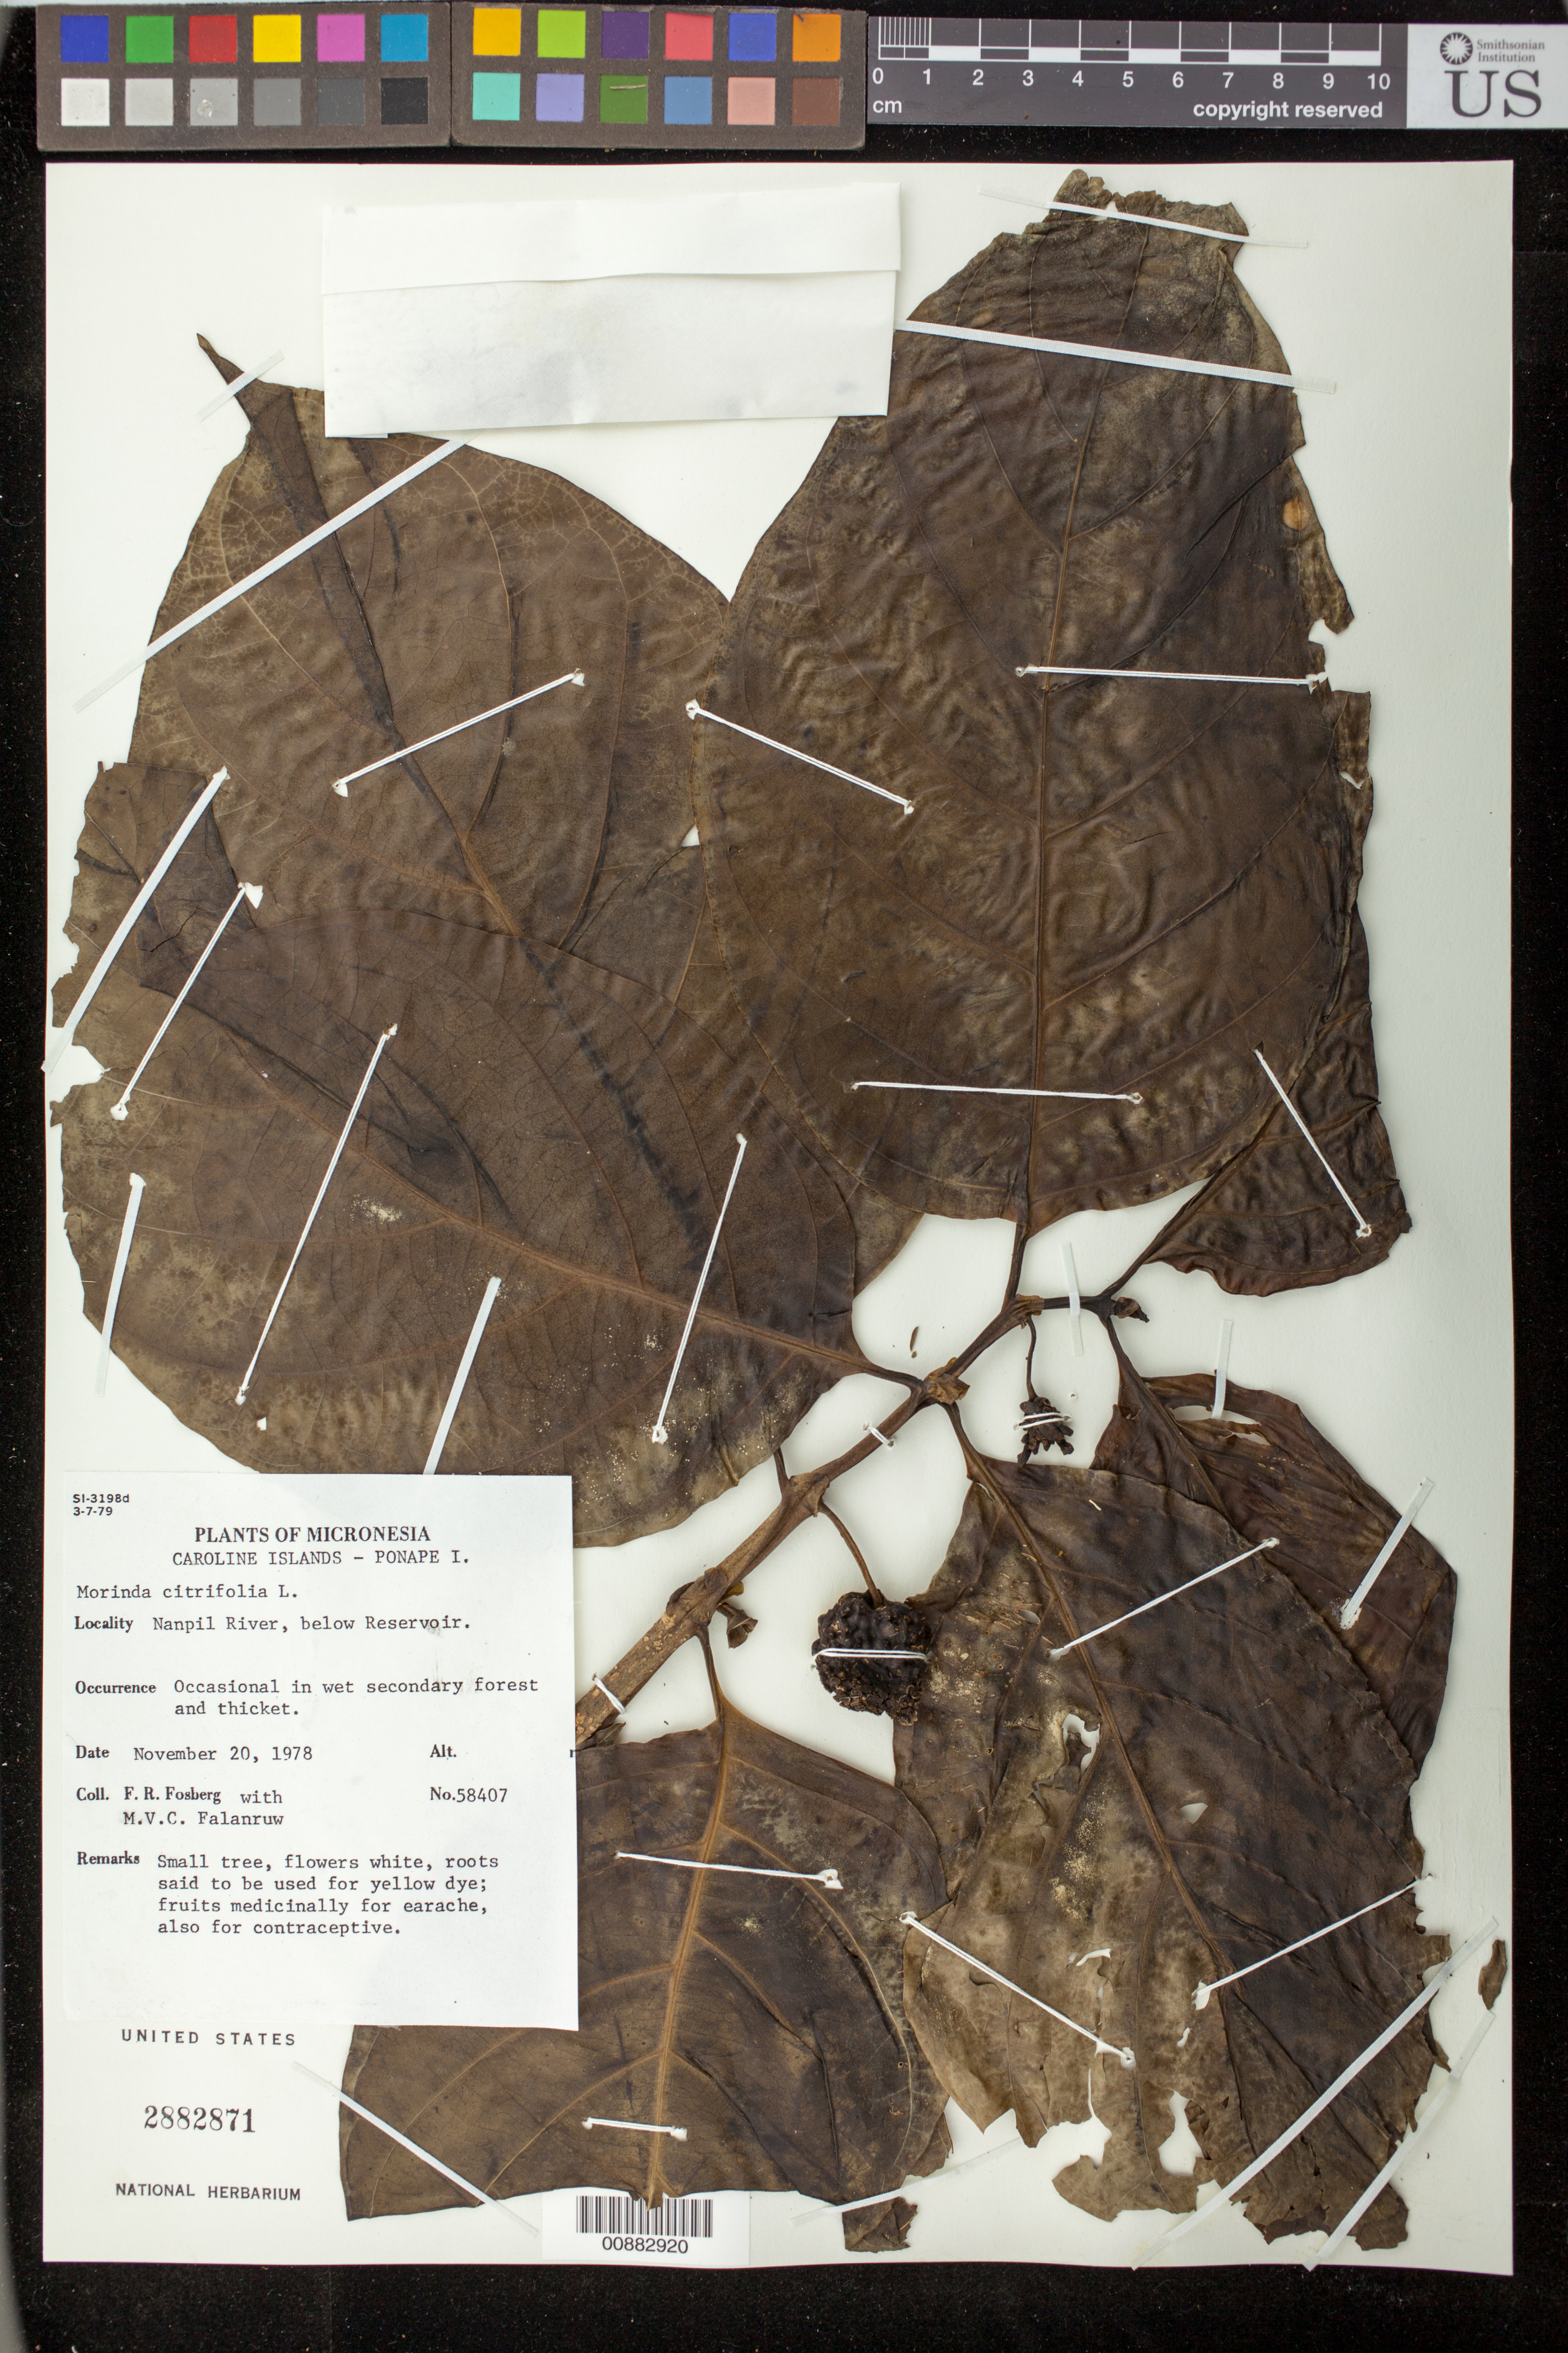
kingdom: Plantae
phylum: Tracheophyta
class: Magnoliopsida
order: Gentianales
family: Rubiaceae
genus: Morinda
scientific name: Morinda citrifolia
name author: L.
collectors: F. R. Fosberg & M. V. Falanruw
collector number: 58407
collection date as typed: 20 Nov 1978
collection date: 1978-11-20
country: Micronesia, Federated States of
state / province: Pohnpei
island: Pohnpei [Ponape]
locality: Nanpil River, below reservoir.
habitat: Occasional in wet secondary forest and thicket.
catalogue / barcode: US 2882871